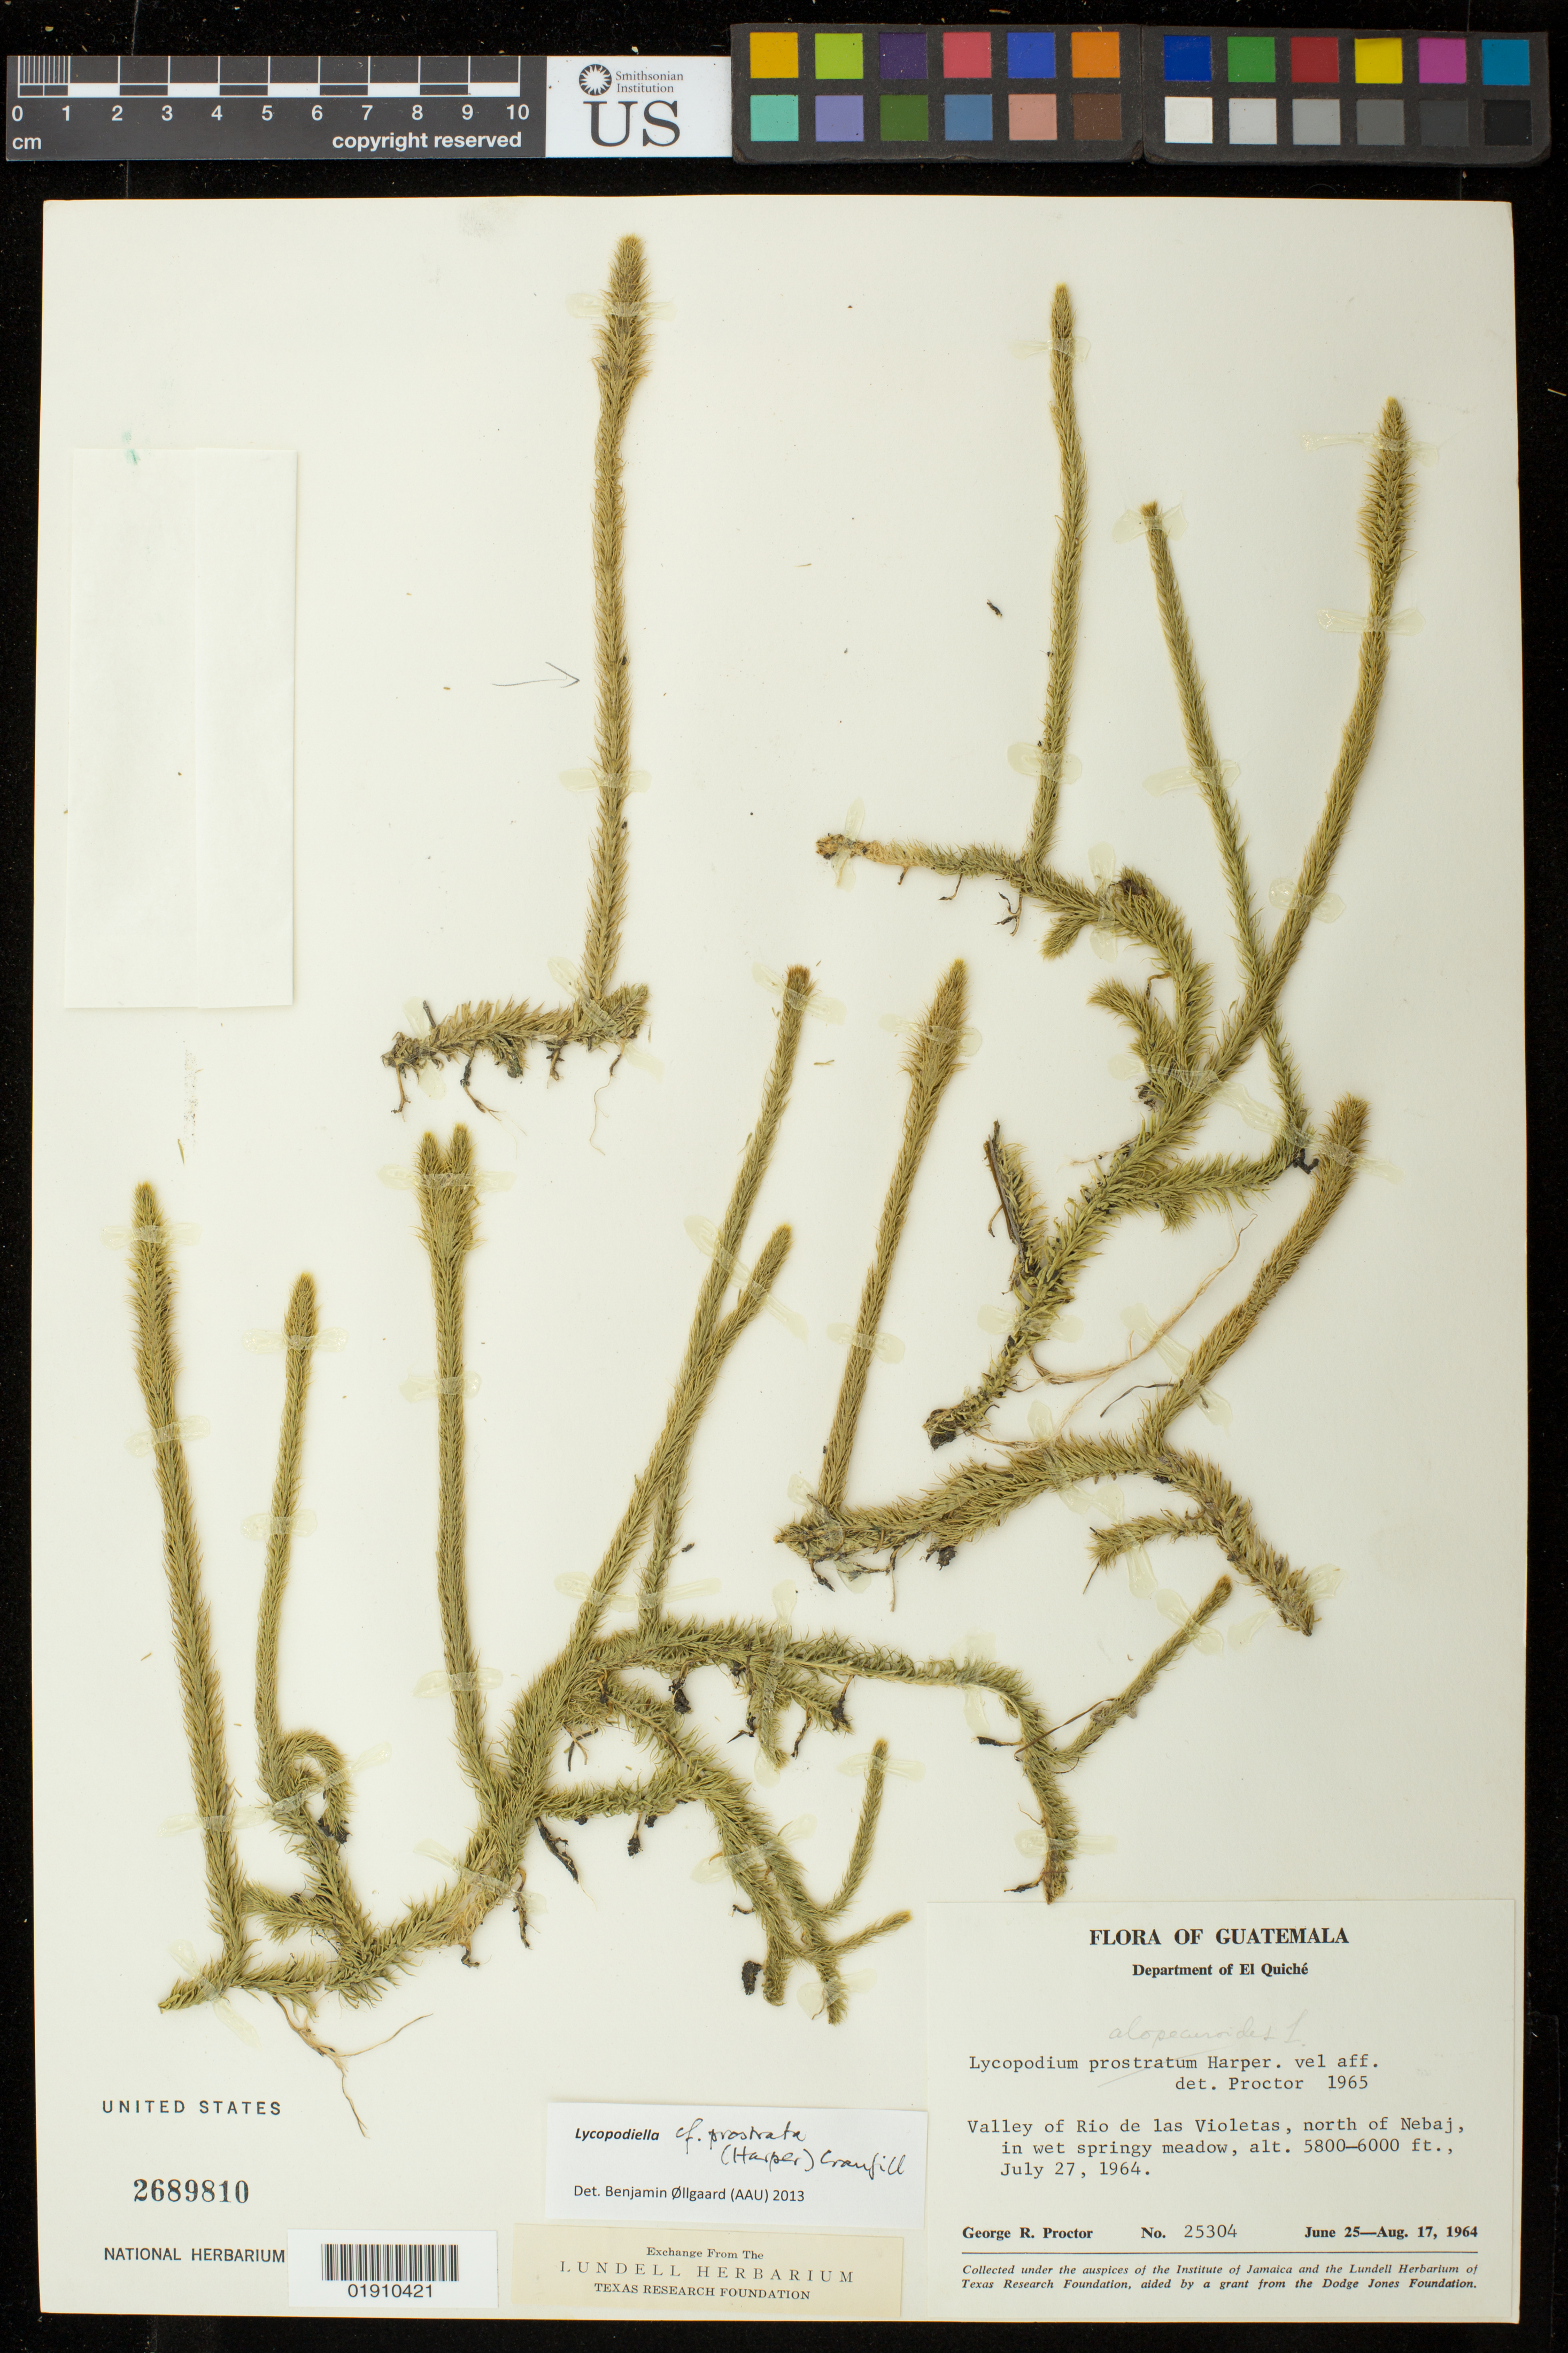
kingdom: Plantae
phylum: Tracheophyta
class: Lycopodiopsida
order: Lycopodiales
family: Lycopodiaceae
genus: Lycopodiella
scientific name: Lycopodiella prostrata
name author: (R.M. Harper) Cranfill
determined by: Øllgaard, Benjamin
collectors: G. R. Proctor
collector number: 25304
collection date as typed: July 27, 1964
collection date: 1964-07-27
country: Guatemala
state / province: El Quiché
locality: Valley of Rio de las Violetas, north of Nebaj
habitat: wet springy meadow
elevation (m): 1768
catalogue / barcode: US 2689810